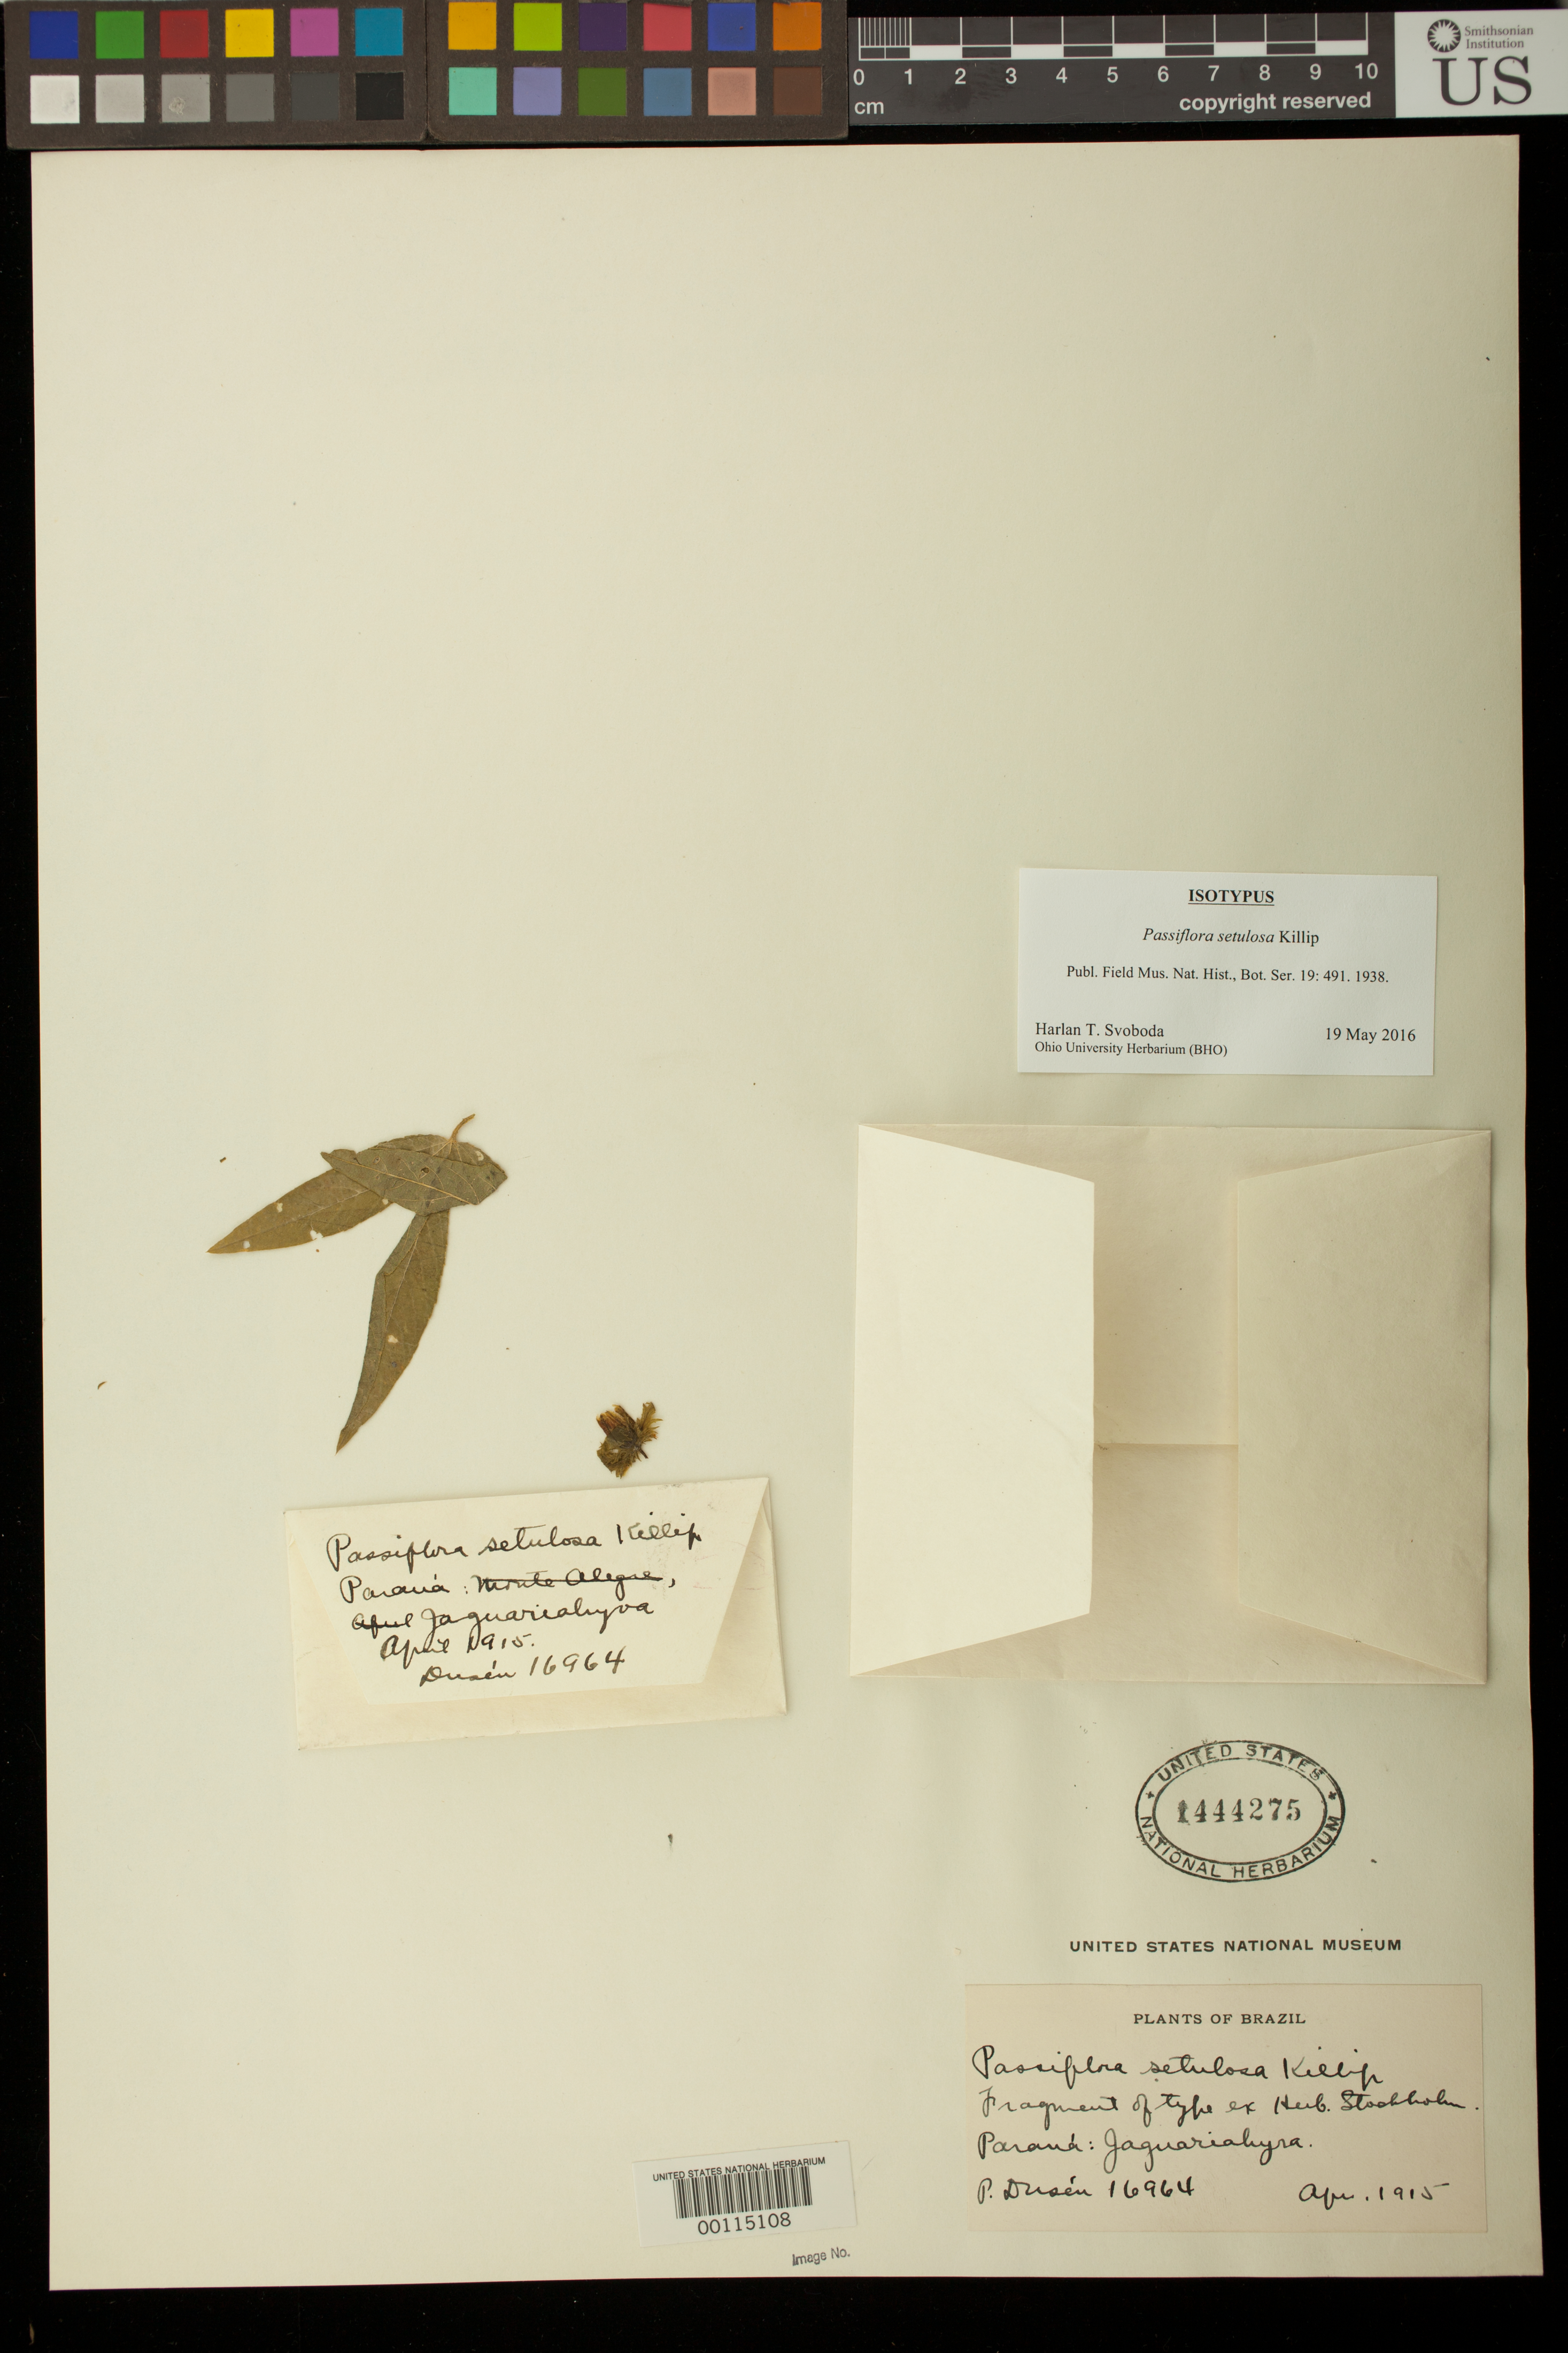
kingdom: Plantae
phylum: Tracheophyta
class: Magnoliopsida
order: Malpighiales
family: Passifloraceae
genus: Passiflora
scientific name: Passiflora setulosa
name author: Killip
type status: Isotype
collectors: P. Dusén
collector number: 16964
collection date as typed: Apr 1915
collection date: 1915-04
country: Brazil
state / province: Paraná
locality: Jaguariahyva.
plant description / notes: Fragmentary material of type specimen ex Herb. Stockholm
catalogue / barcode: US 1444275